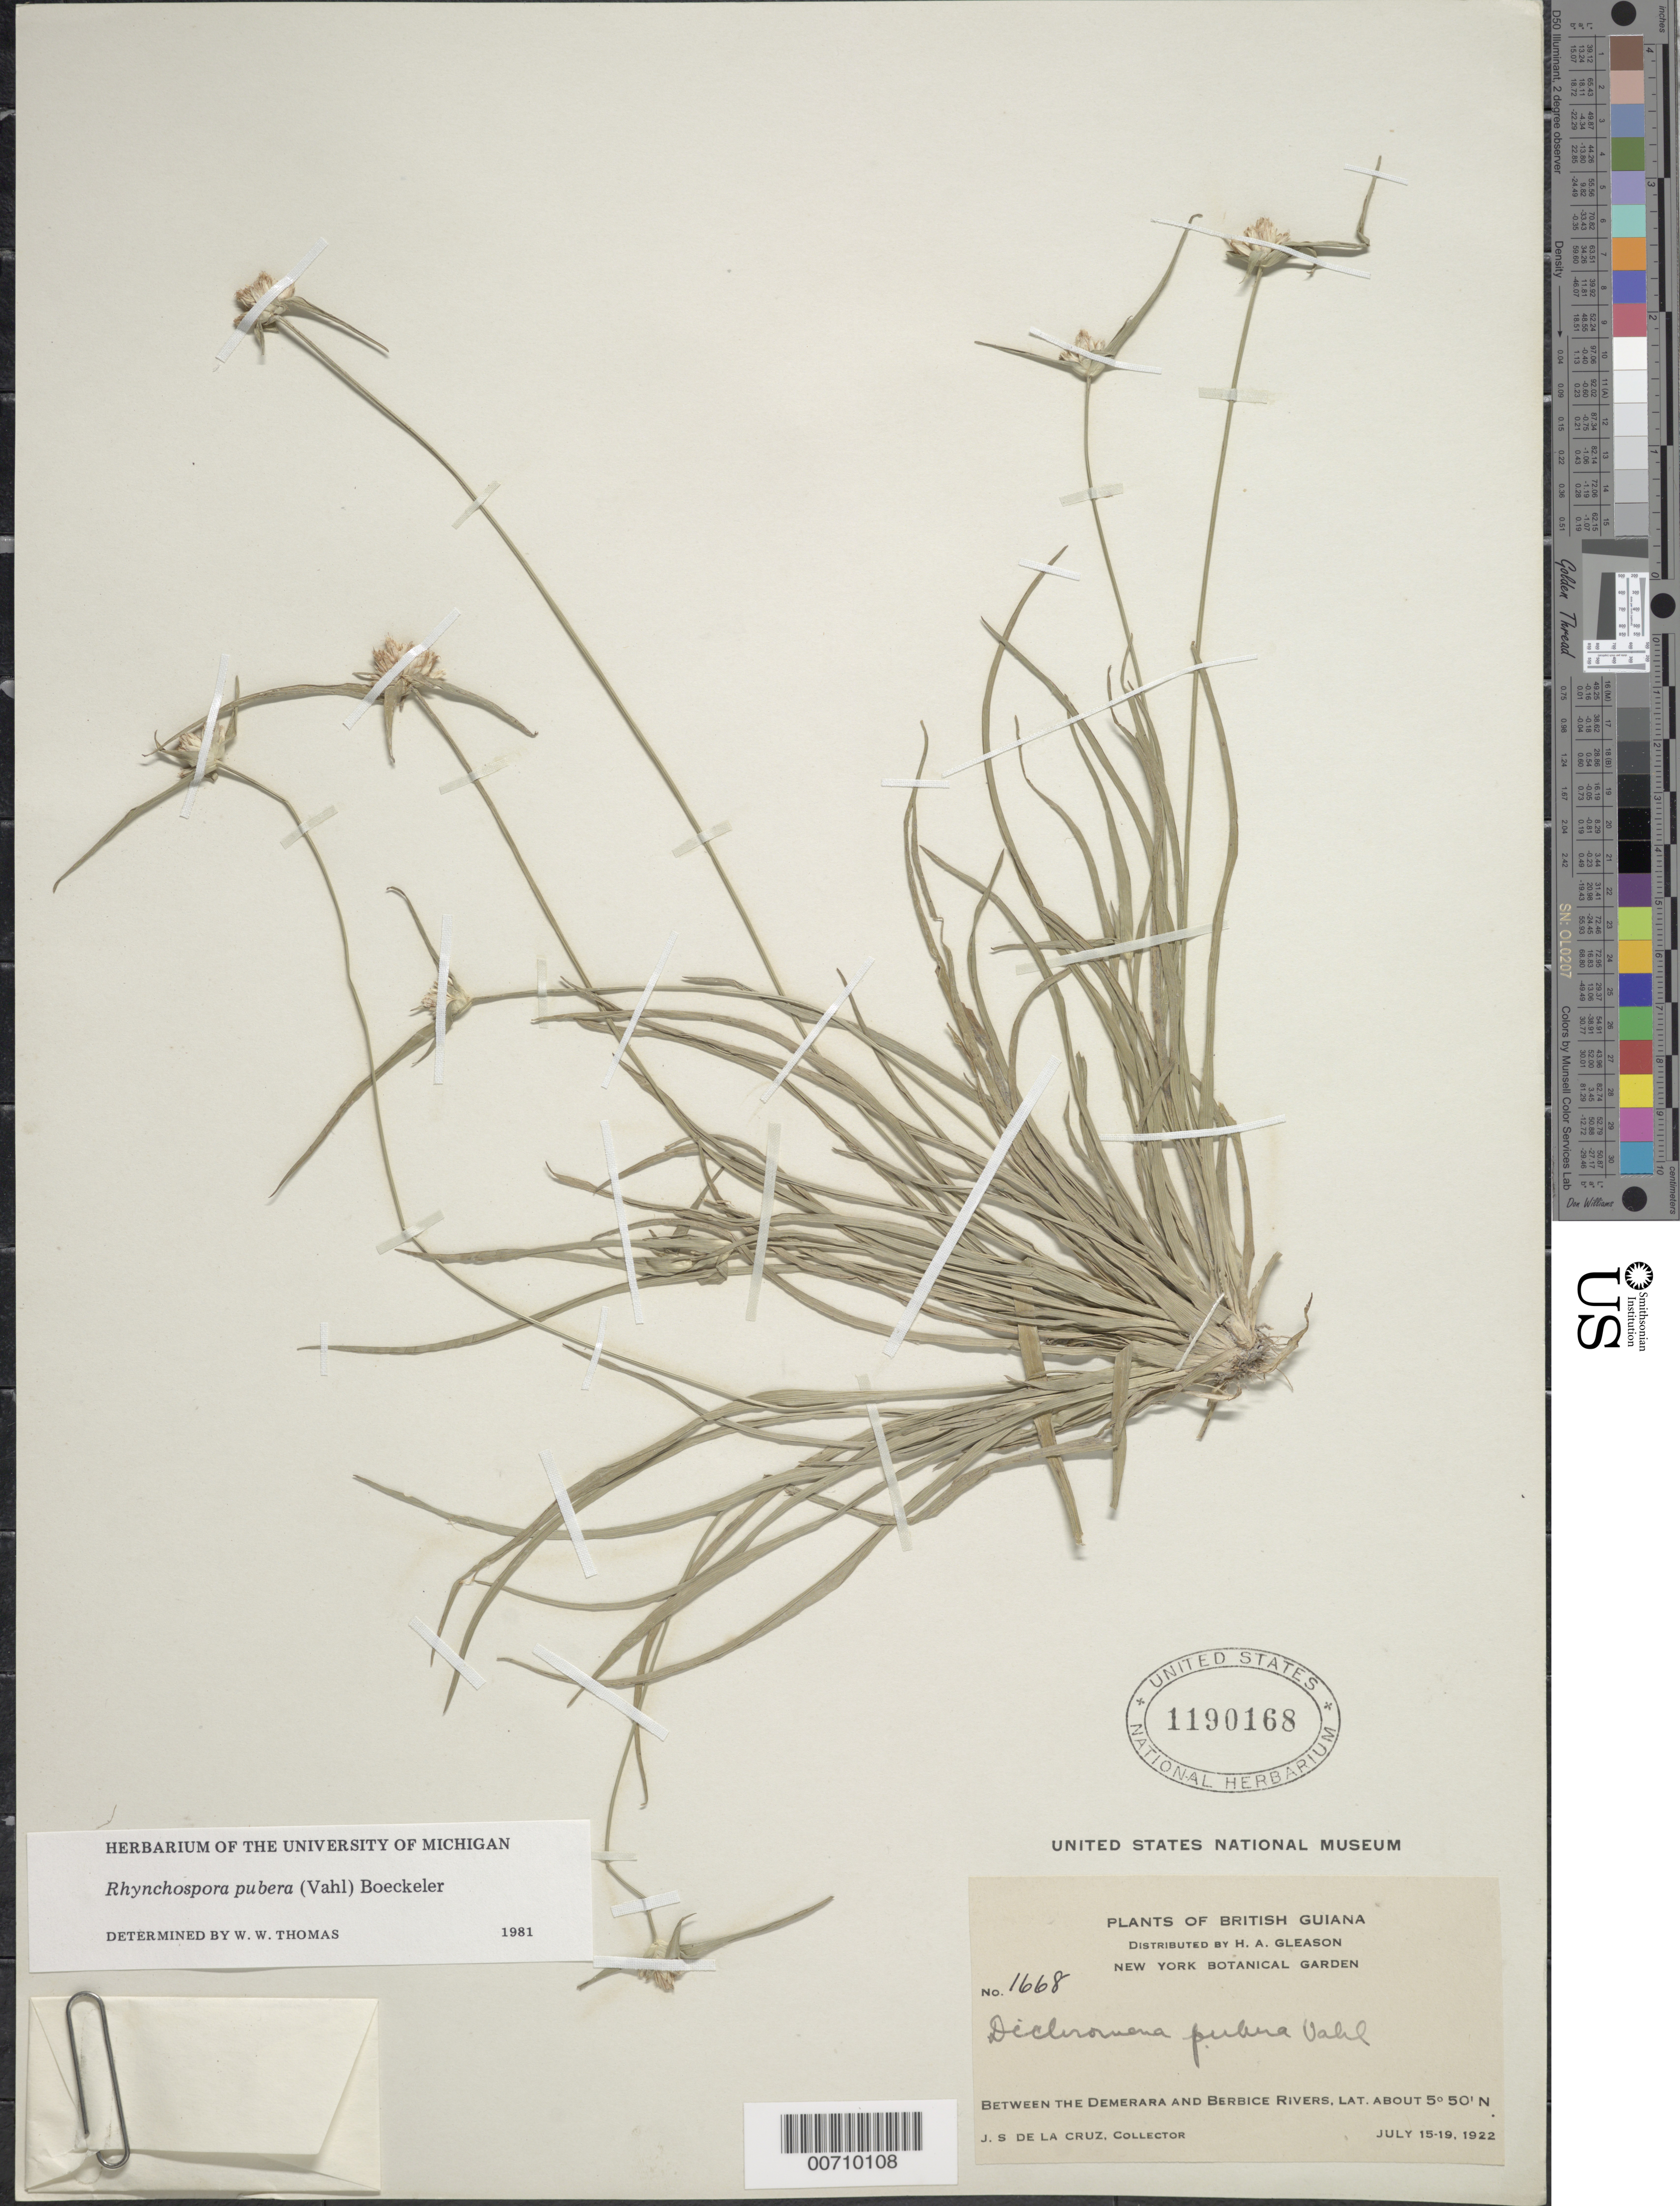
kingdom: Plantae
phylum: Tracheophyta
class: Liliopsida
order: Poales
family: Cyperaceae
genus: Rhynchospora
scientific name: Rhynchospora pubera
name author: (Vahl) Boeckeler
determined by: Thomas, W. W., (NY), New York Botanical Garden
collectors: J. S. de la Cruz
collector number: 1668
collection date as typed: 15-Jul-22 to 19-Jul-22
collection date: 1922-07-15/1922-07-19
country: Guyana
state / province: U. Demerara-Berbice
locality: Demerara River to the Berbice River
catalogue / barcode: US 1190168